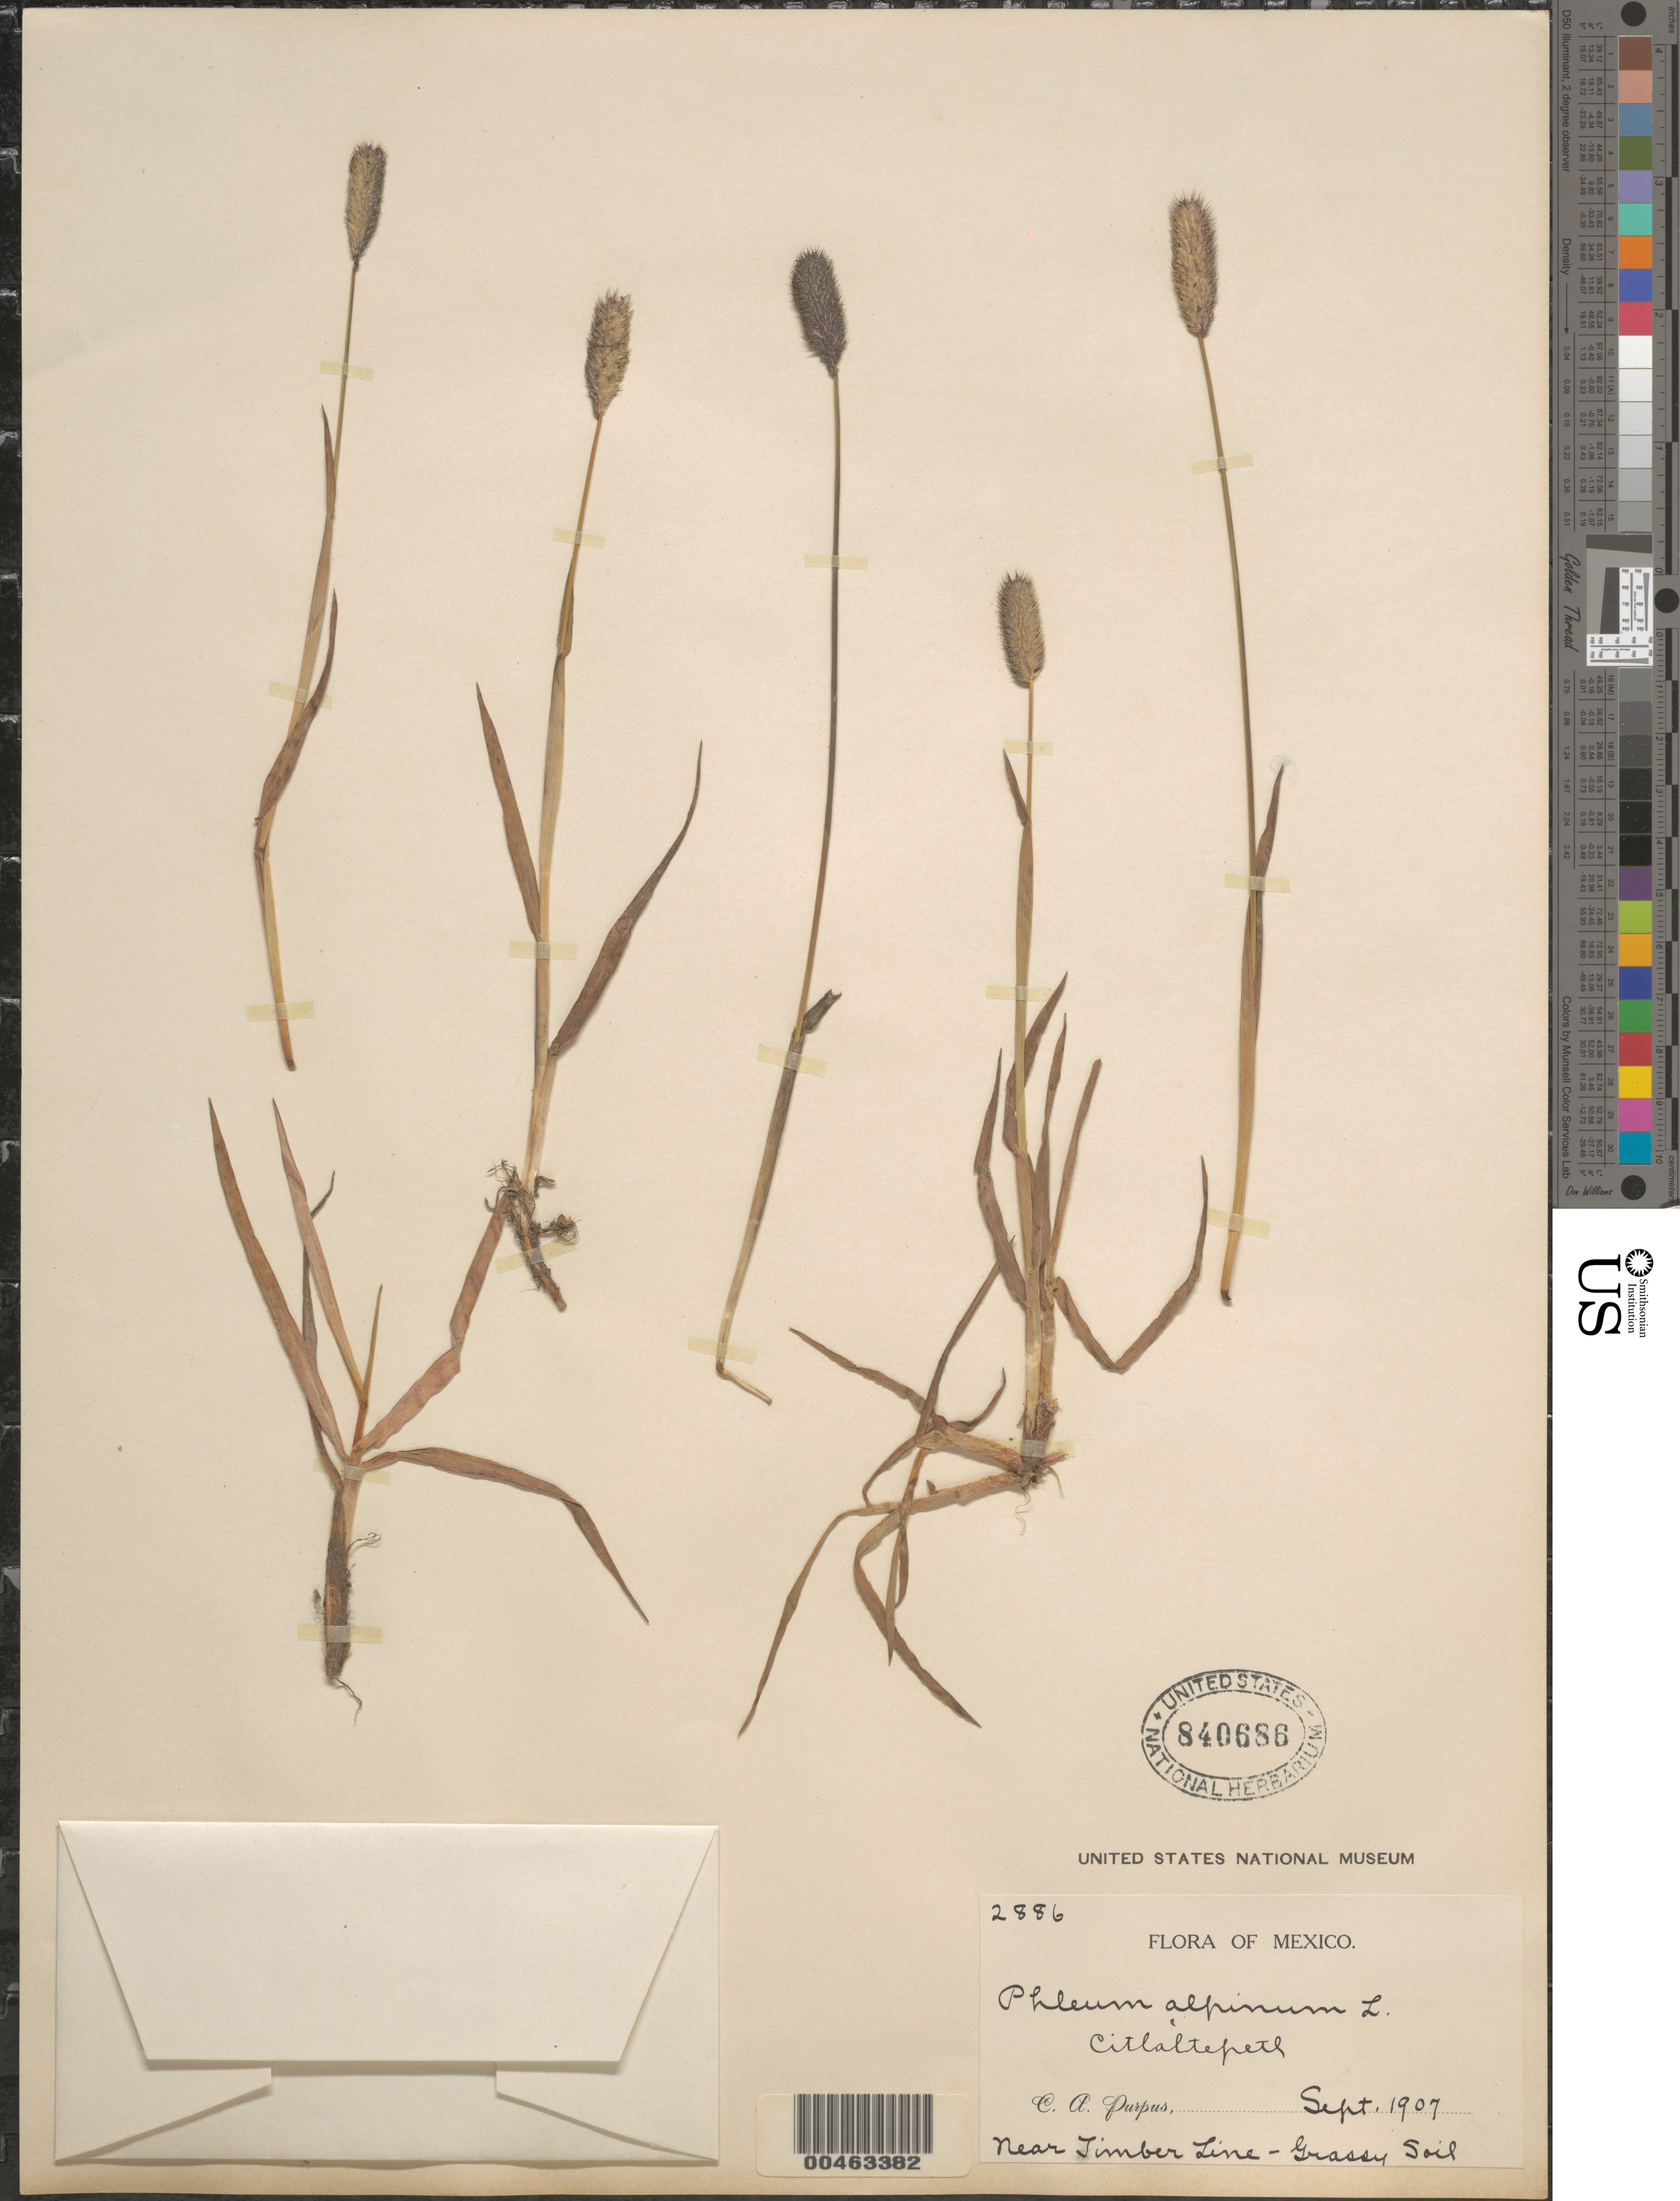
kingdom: Plantae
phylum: Tracheophyta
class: Liliopsida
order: Poales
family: Poaceae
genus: Phleum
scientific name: Phleum alpinum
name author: L.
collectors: C. A. Purpus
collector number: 2886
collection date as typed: Sep 1907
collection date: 1907-09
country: Mexico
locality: Citlaltepetl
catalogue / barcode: US 840686